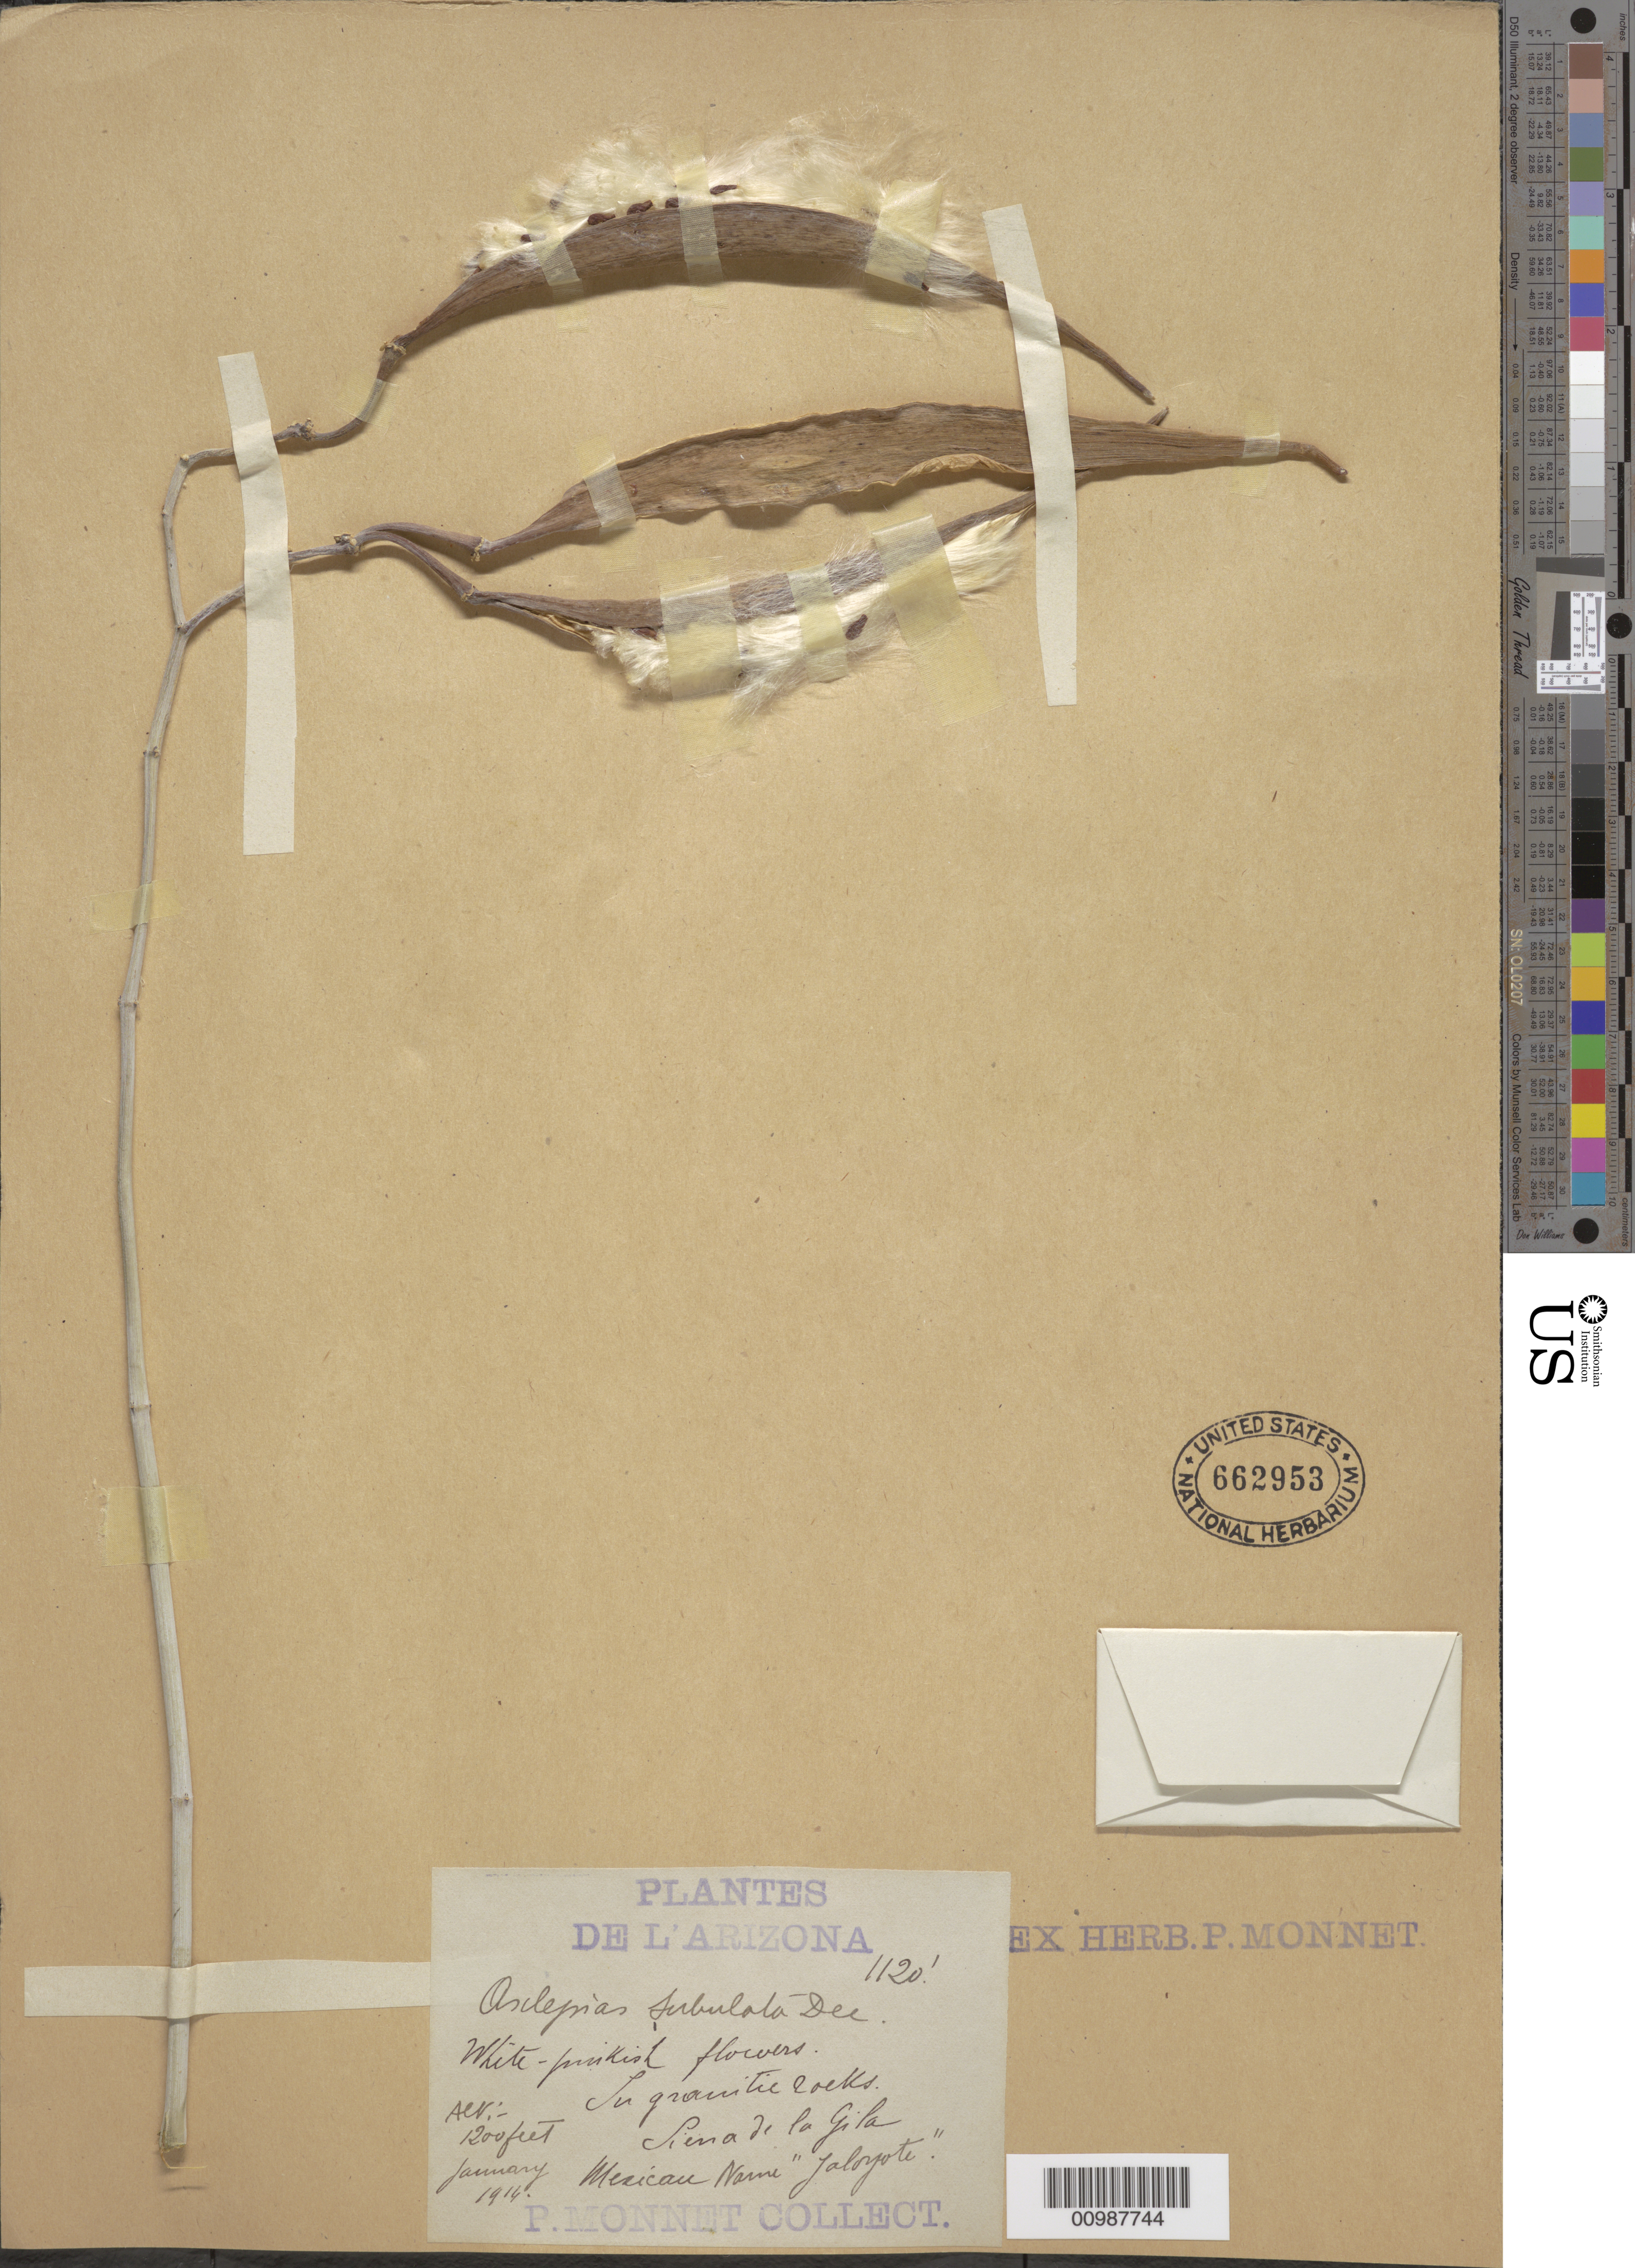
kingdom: Plantae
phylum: Tracheophyta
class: Magnoliopsida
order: Gentianales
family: Apocynaceae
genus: Asclepias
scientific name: Asclepias subulata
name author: Decne.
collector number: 1120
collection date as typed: Jan 1916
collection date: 1916-01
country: United States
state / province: Arizona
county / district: Gila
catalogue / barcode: US 662953